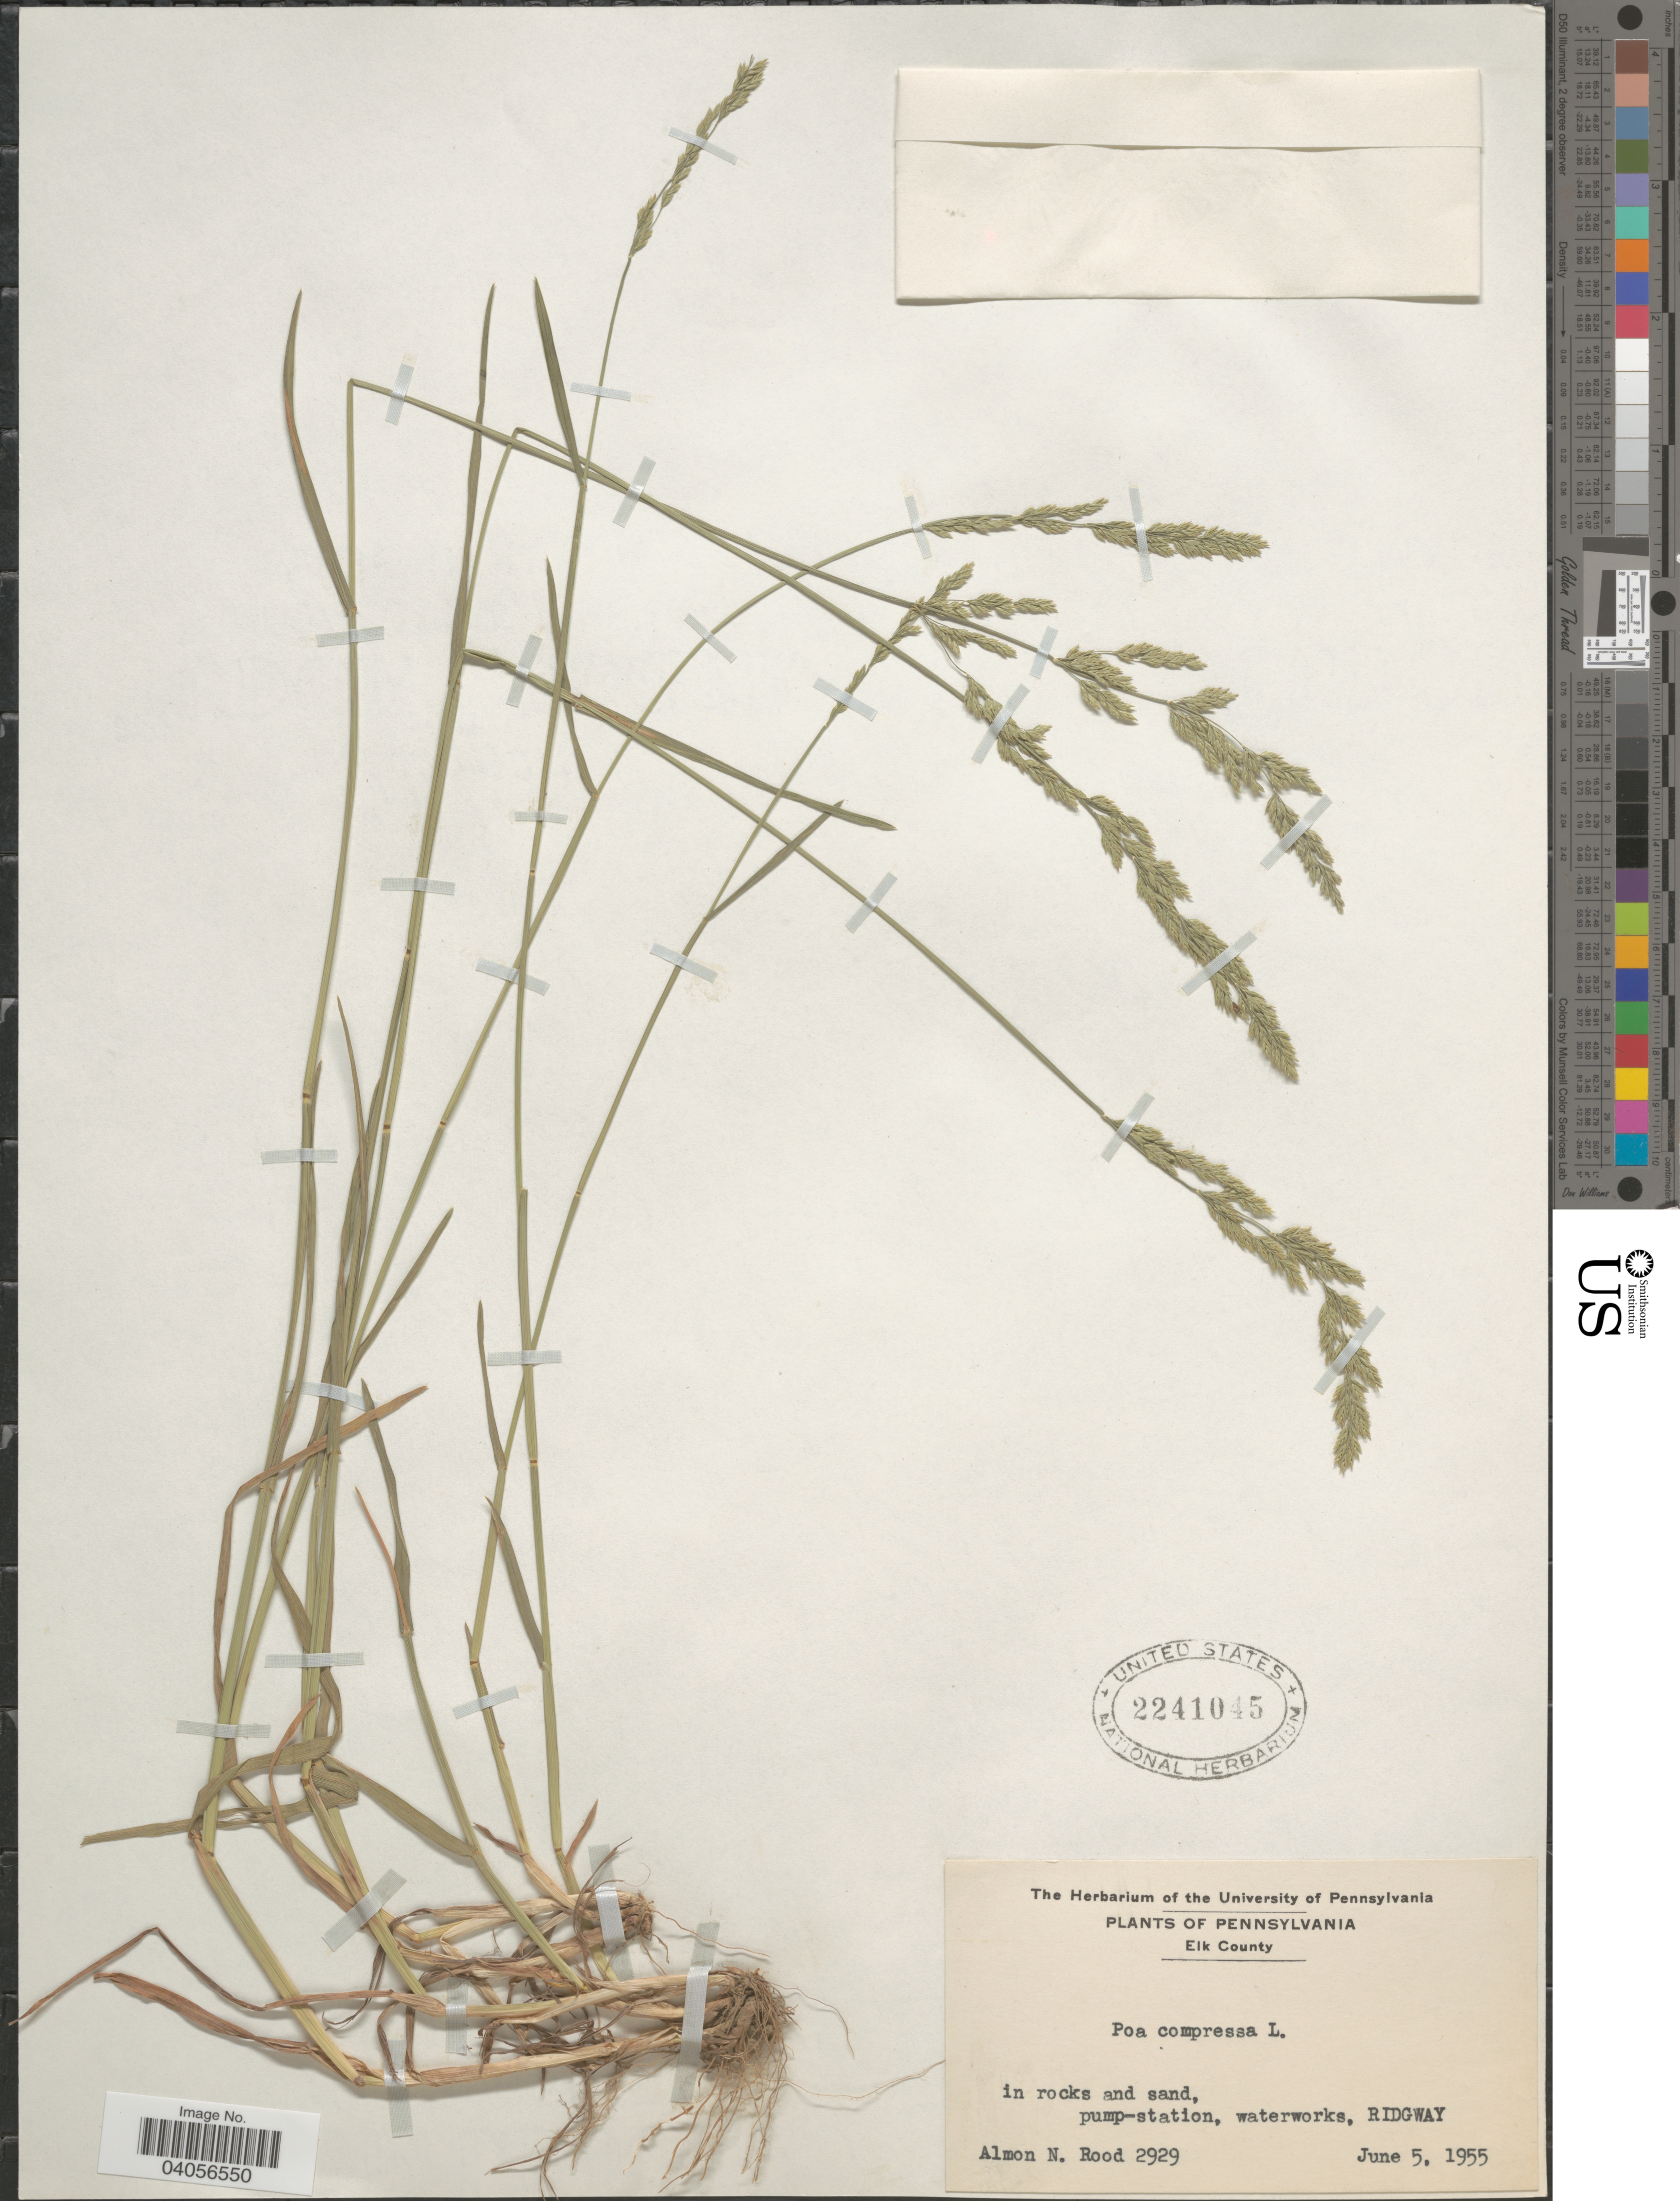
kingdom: Plantae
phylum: Tracheophyta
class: Liliopsida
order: Poales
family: Poaceae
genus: Poa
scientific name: Poa compressa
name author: L.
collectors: A. Rood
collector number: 2929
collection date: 1955-06-05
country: United States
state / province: Pennsylvania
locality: Elk County. Ridgway.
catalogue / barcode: US 2241045